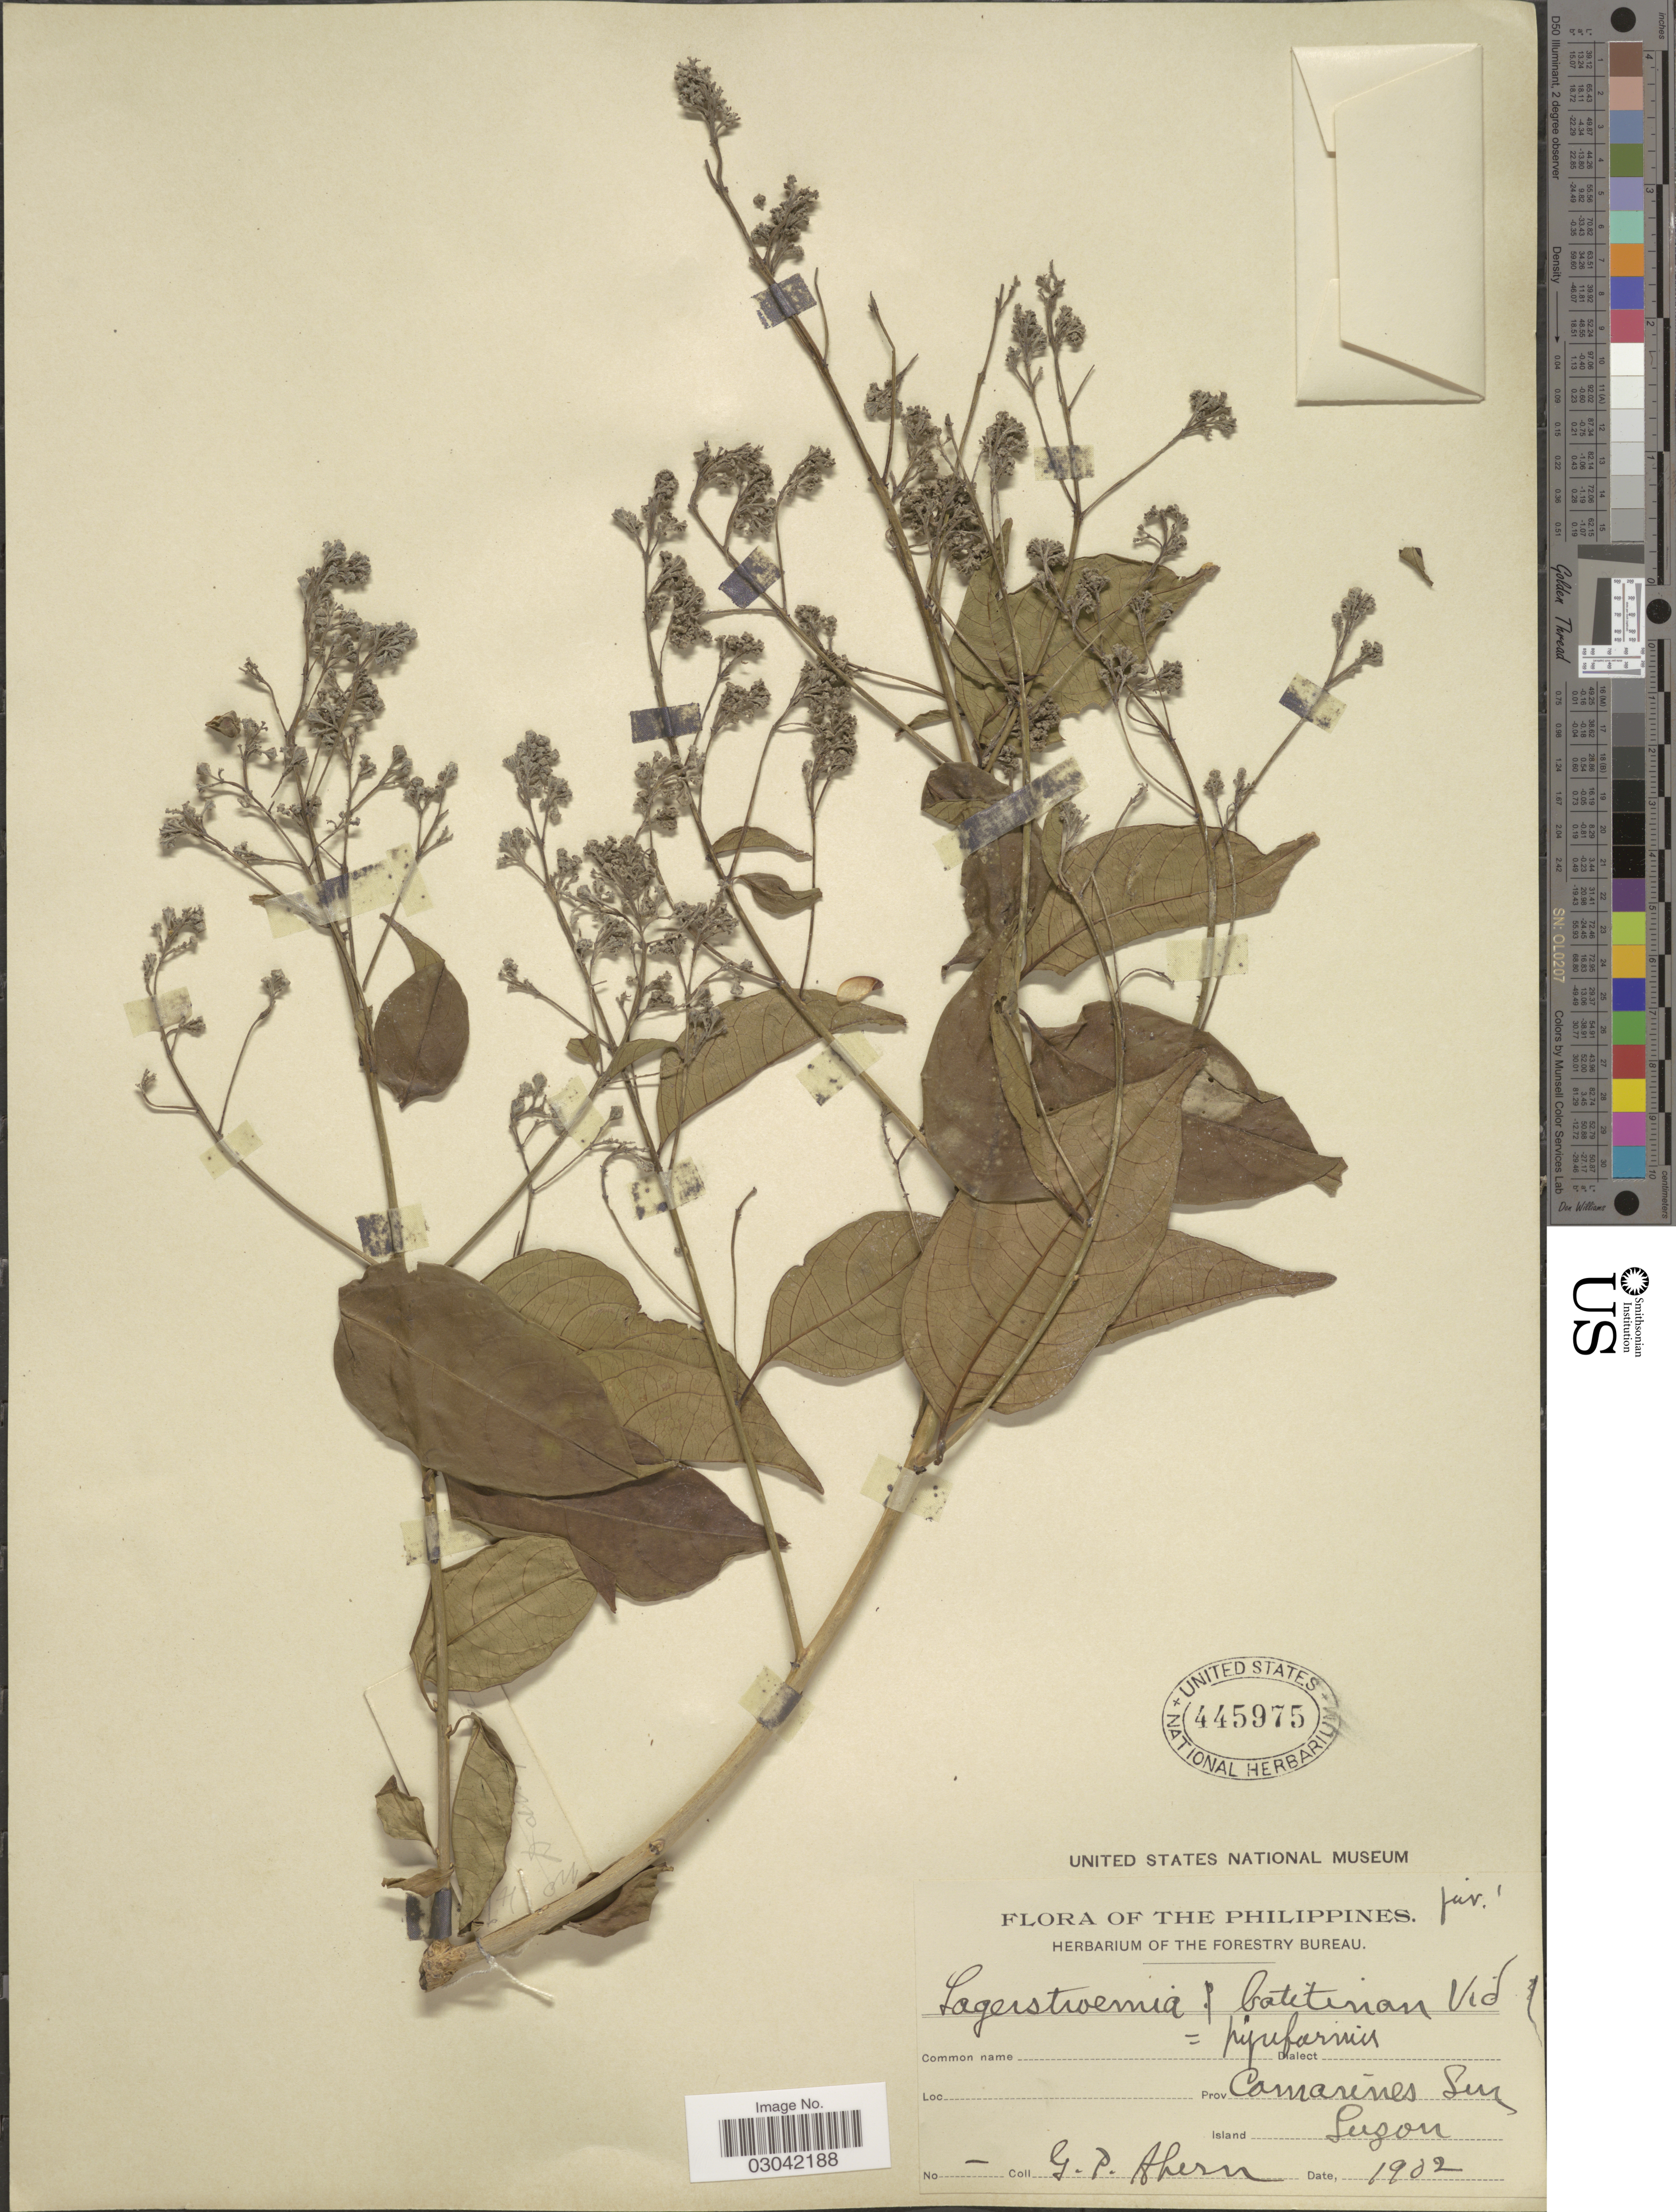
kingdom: Plantae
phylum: Tracheophyta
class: Magnoliopsida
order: Myrtales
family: Lythraceae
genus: Lagerstroemia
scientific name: Lagerstroemia piriformis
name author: Koehne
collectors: G. Ahern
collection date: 1902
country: Philippines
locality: Prov Camarines Sur. Island Luzon.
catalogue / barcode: US 445975